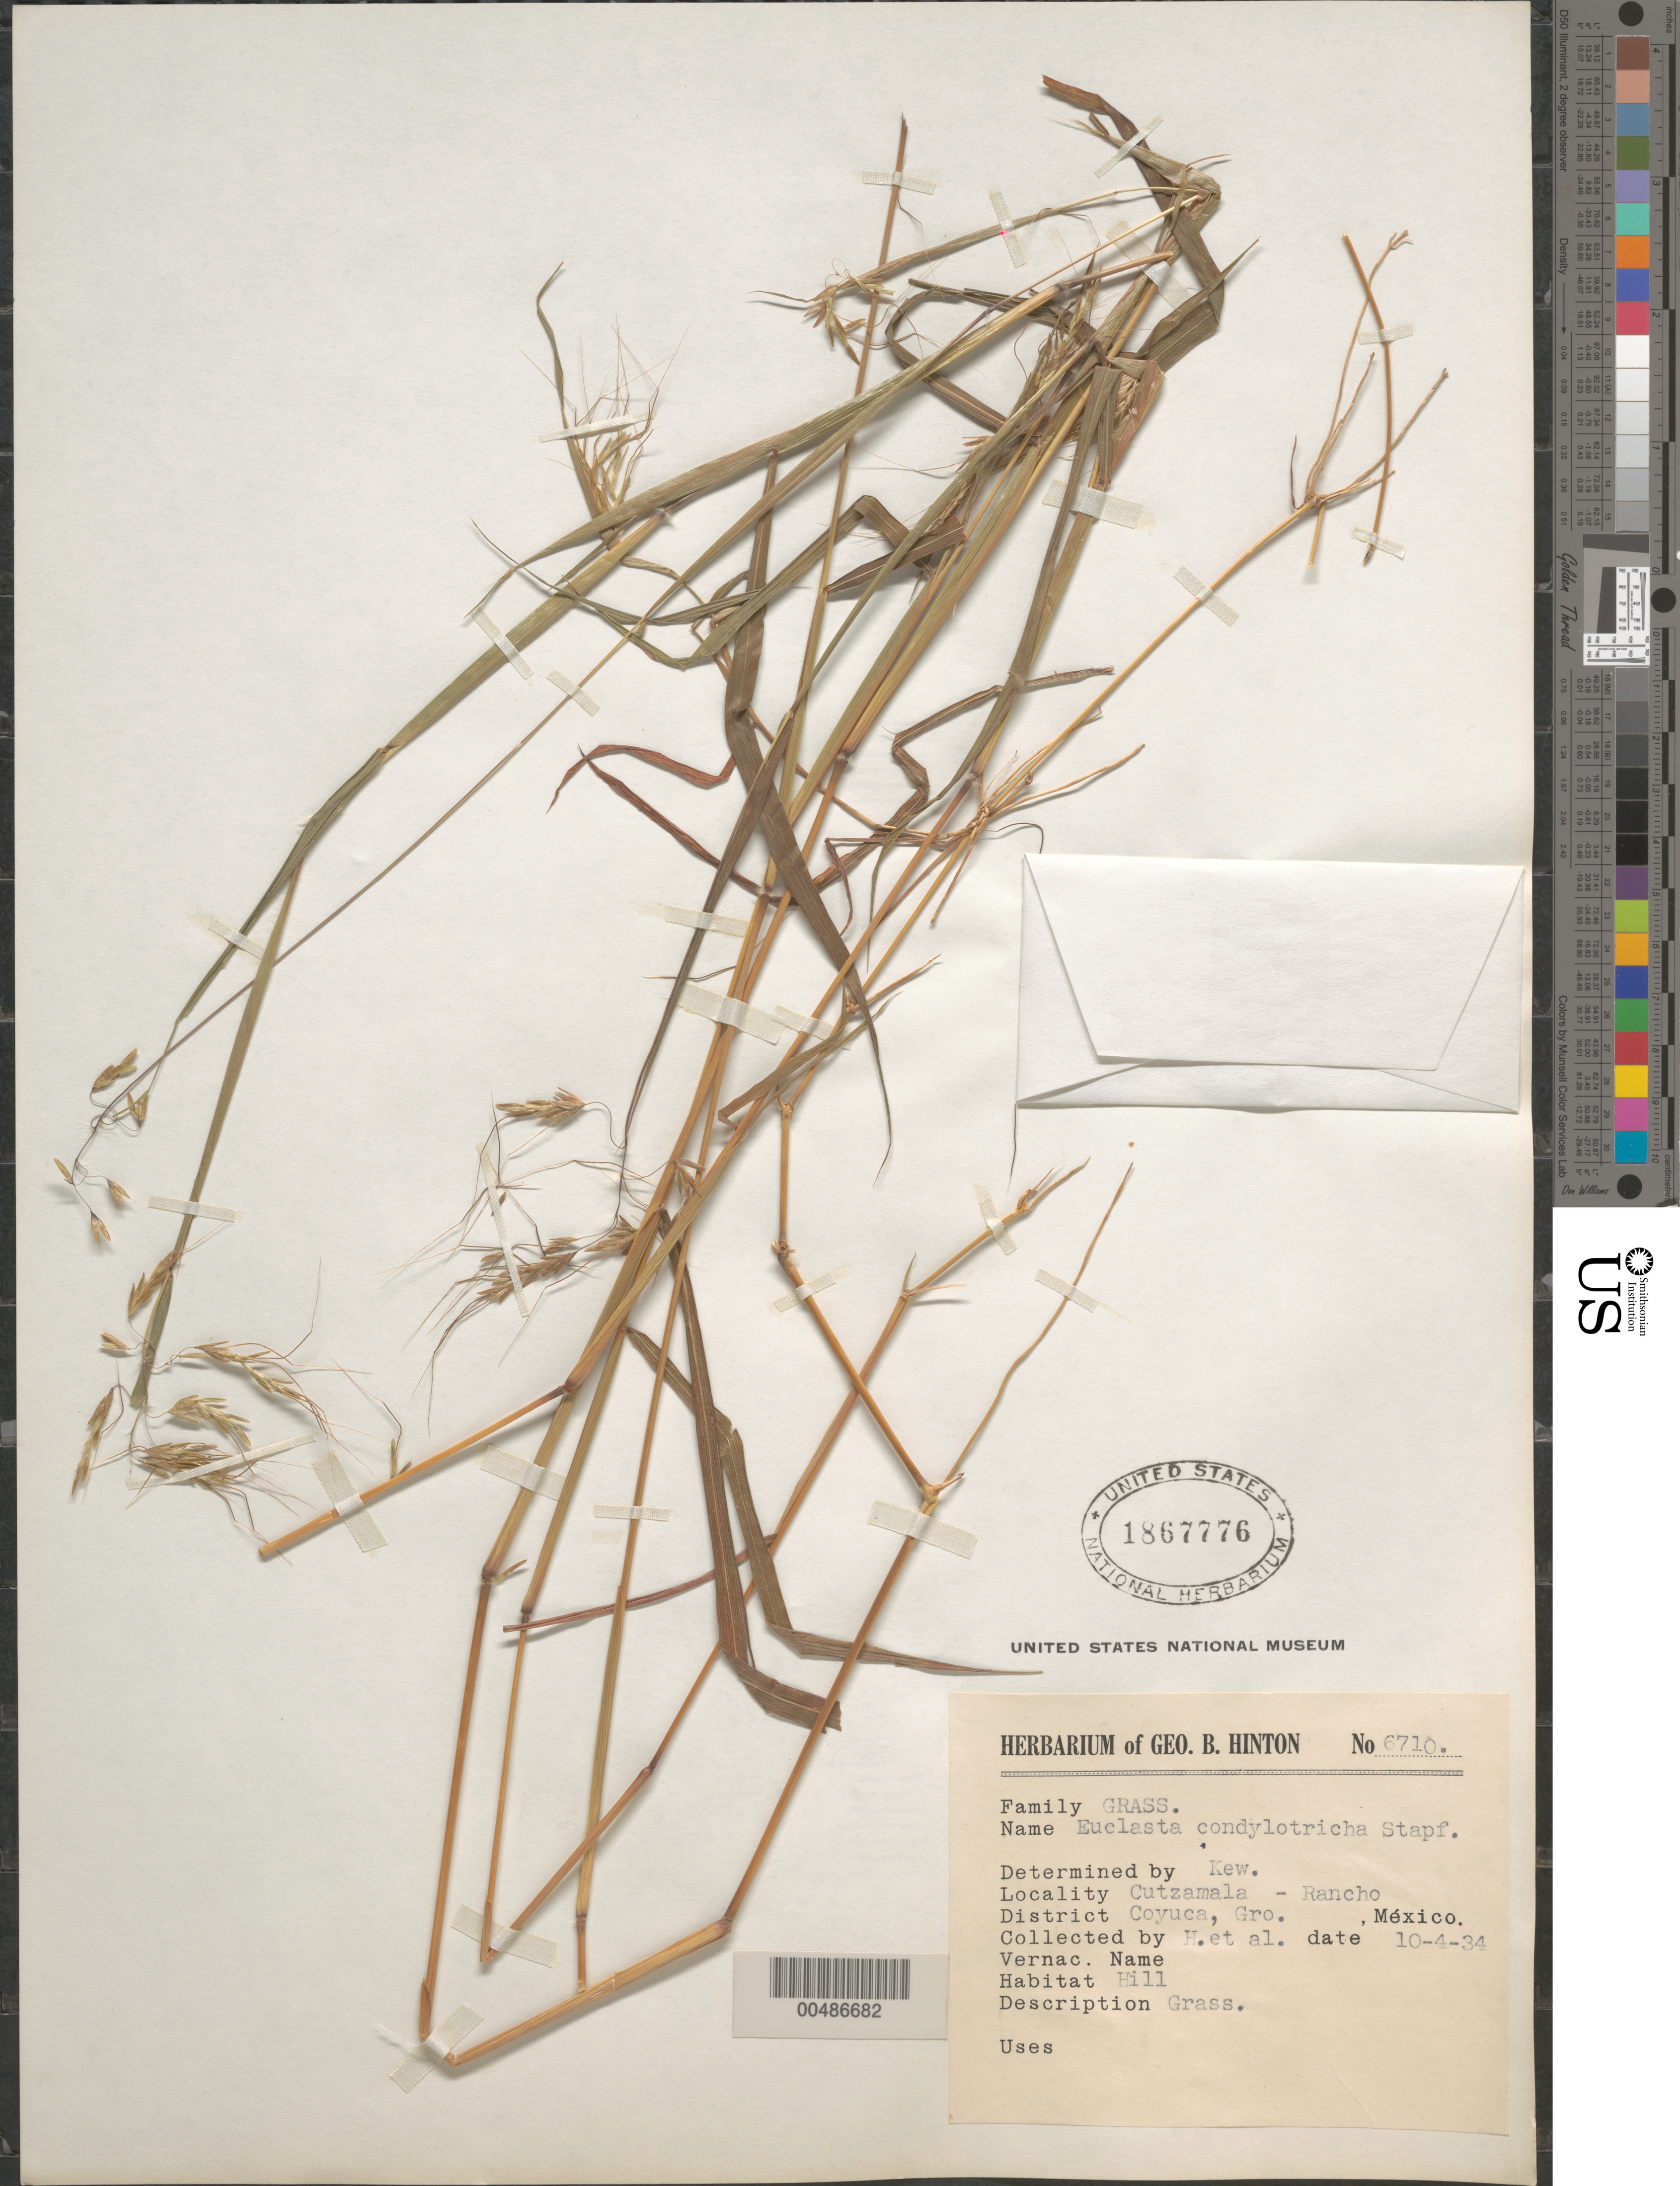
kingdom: Plantae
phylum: Tracheophyta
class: Liliopsida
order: Poales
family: Poaceae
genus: Euclasta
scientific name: Euclasta condylotricha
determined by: Kew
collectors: G. B. Hinton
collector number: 6710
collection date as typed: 10 Apr 1934 or 4 Oct 1934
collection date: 1934-04-10 or 1934-10-04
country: Mexico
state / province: Guerrero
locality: Coyuca Dist., Cutzamala - Rancho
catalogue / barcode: US 1867776